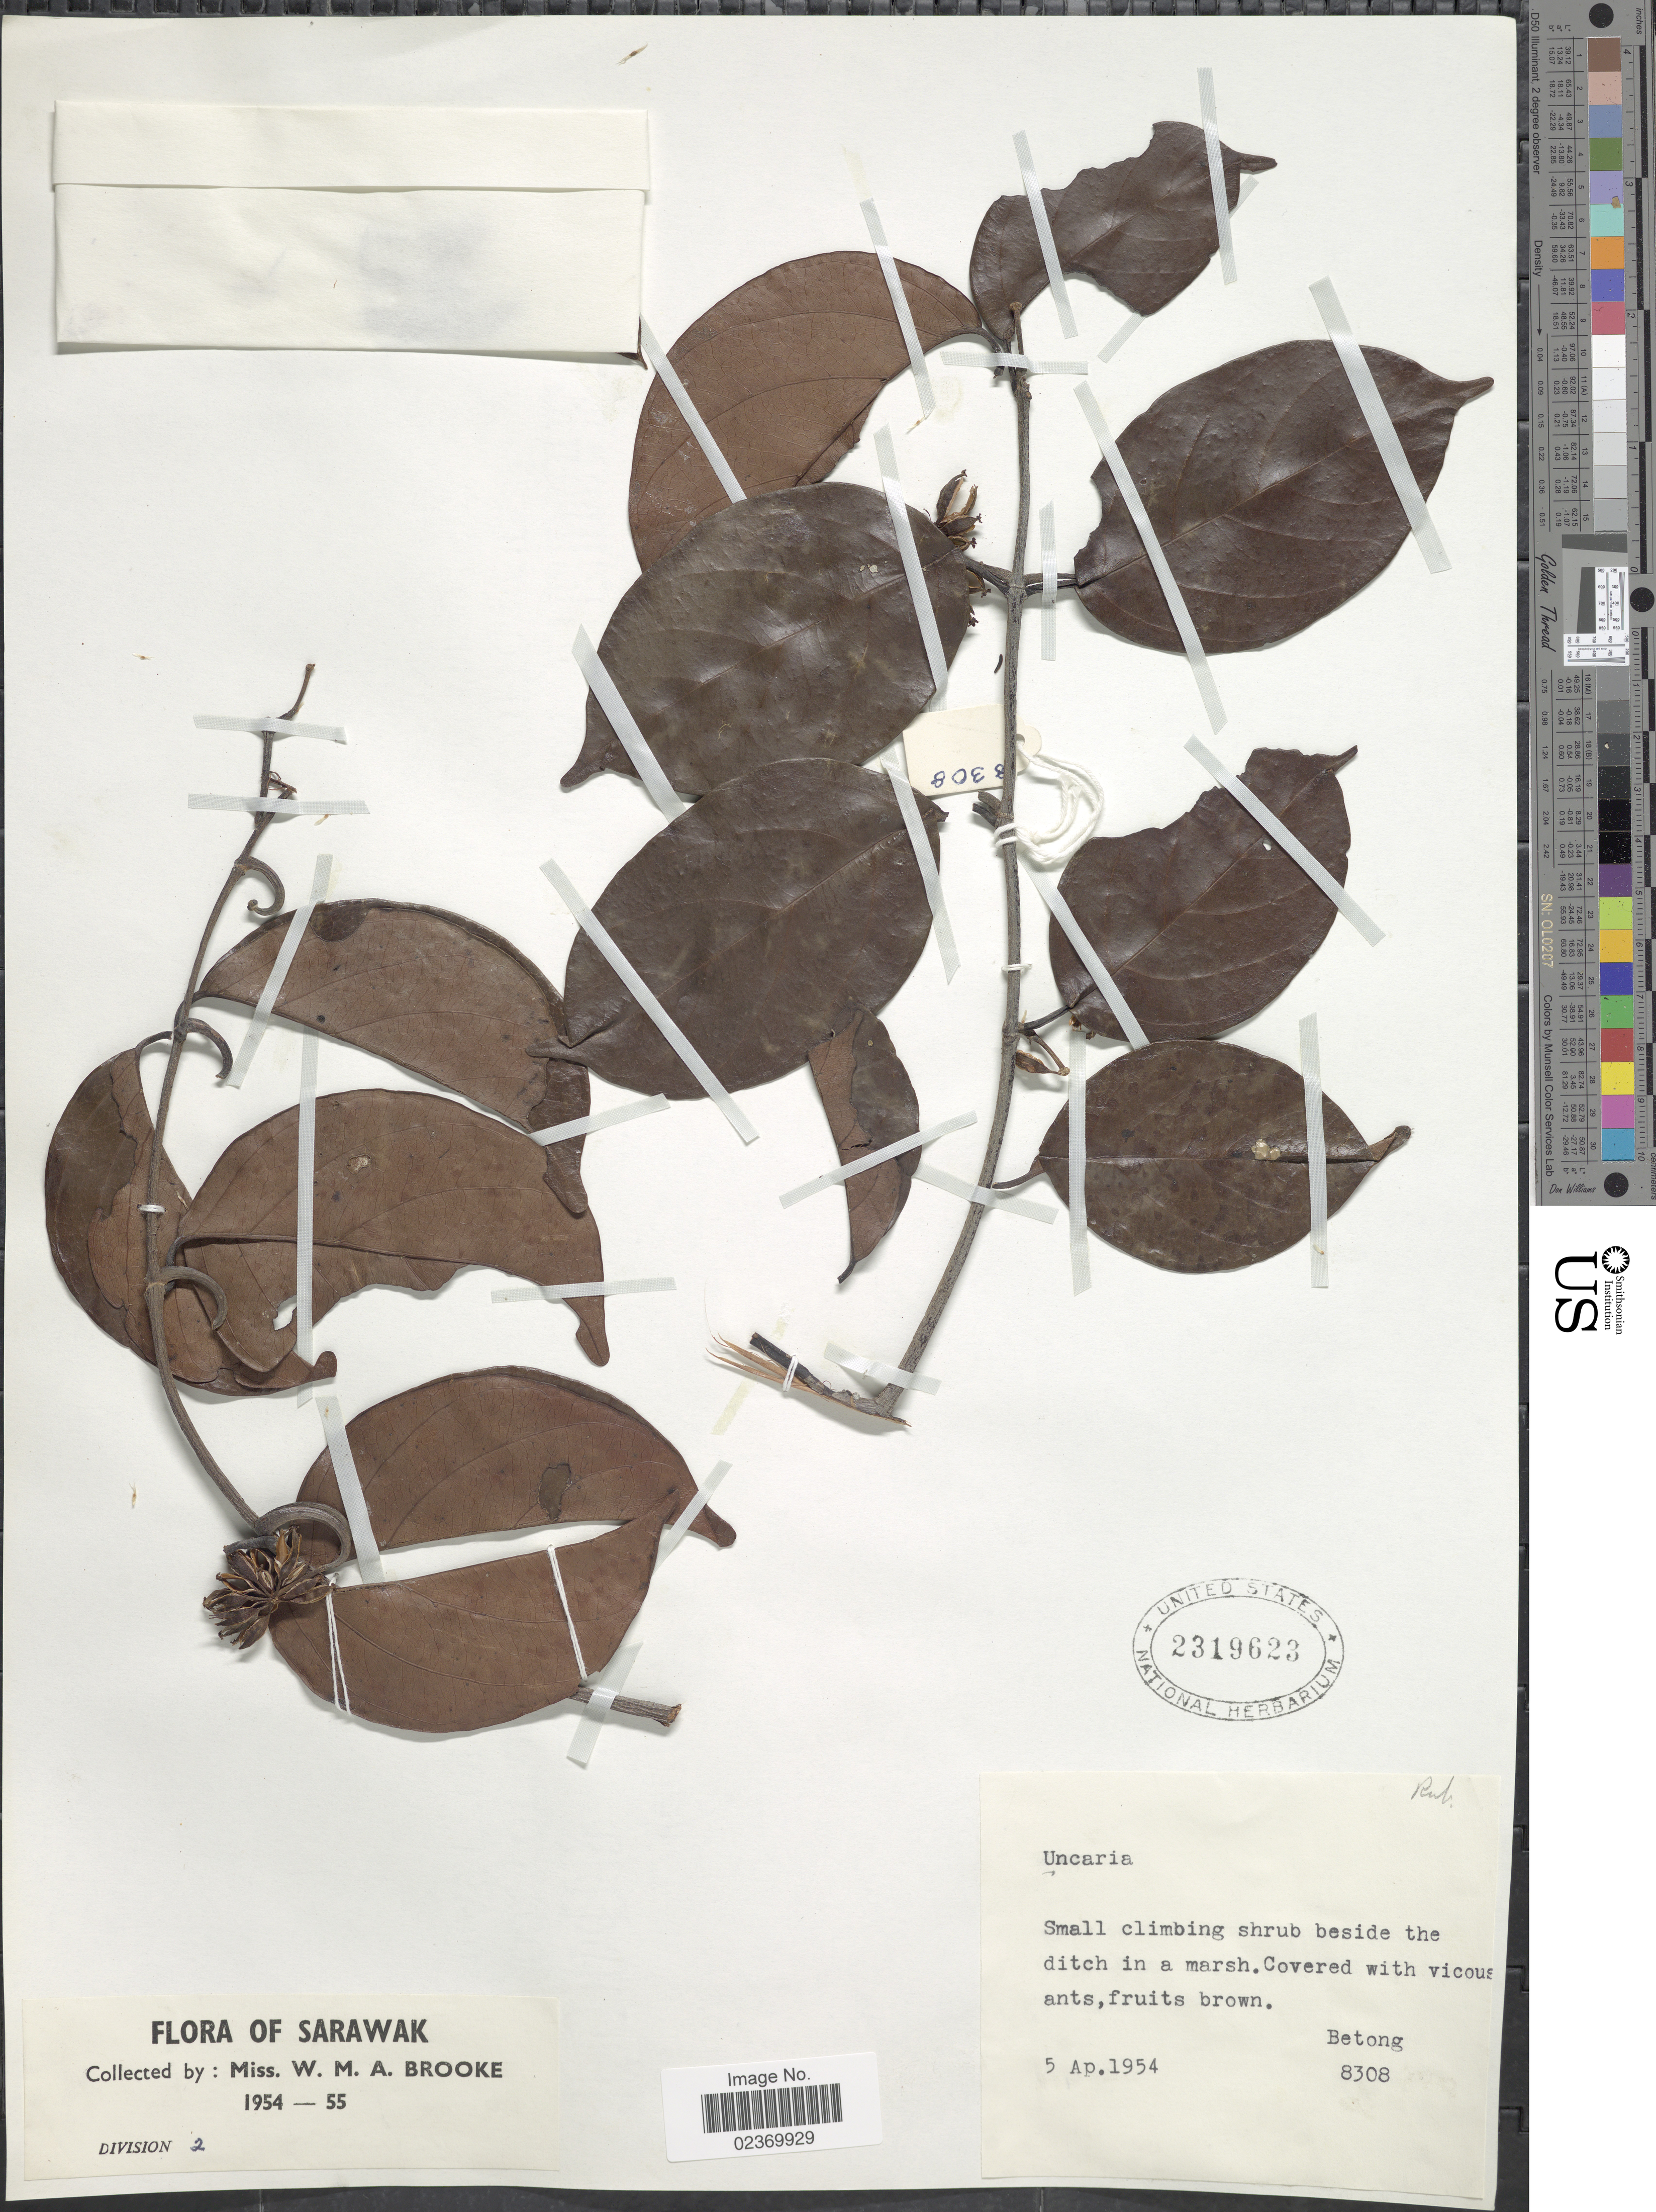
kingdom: Plantae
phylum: Tracheophyta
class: Magnoliopsida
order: Gentianales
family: Rubiaceae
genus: Uncaria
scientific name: Uncaria sp.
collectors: W. Brooke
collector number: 8308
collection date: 1954-04-05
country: Malaysia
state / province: Sarawak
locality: Betong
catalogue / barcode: US 2319623